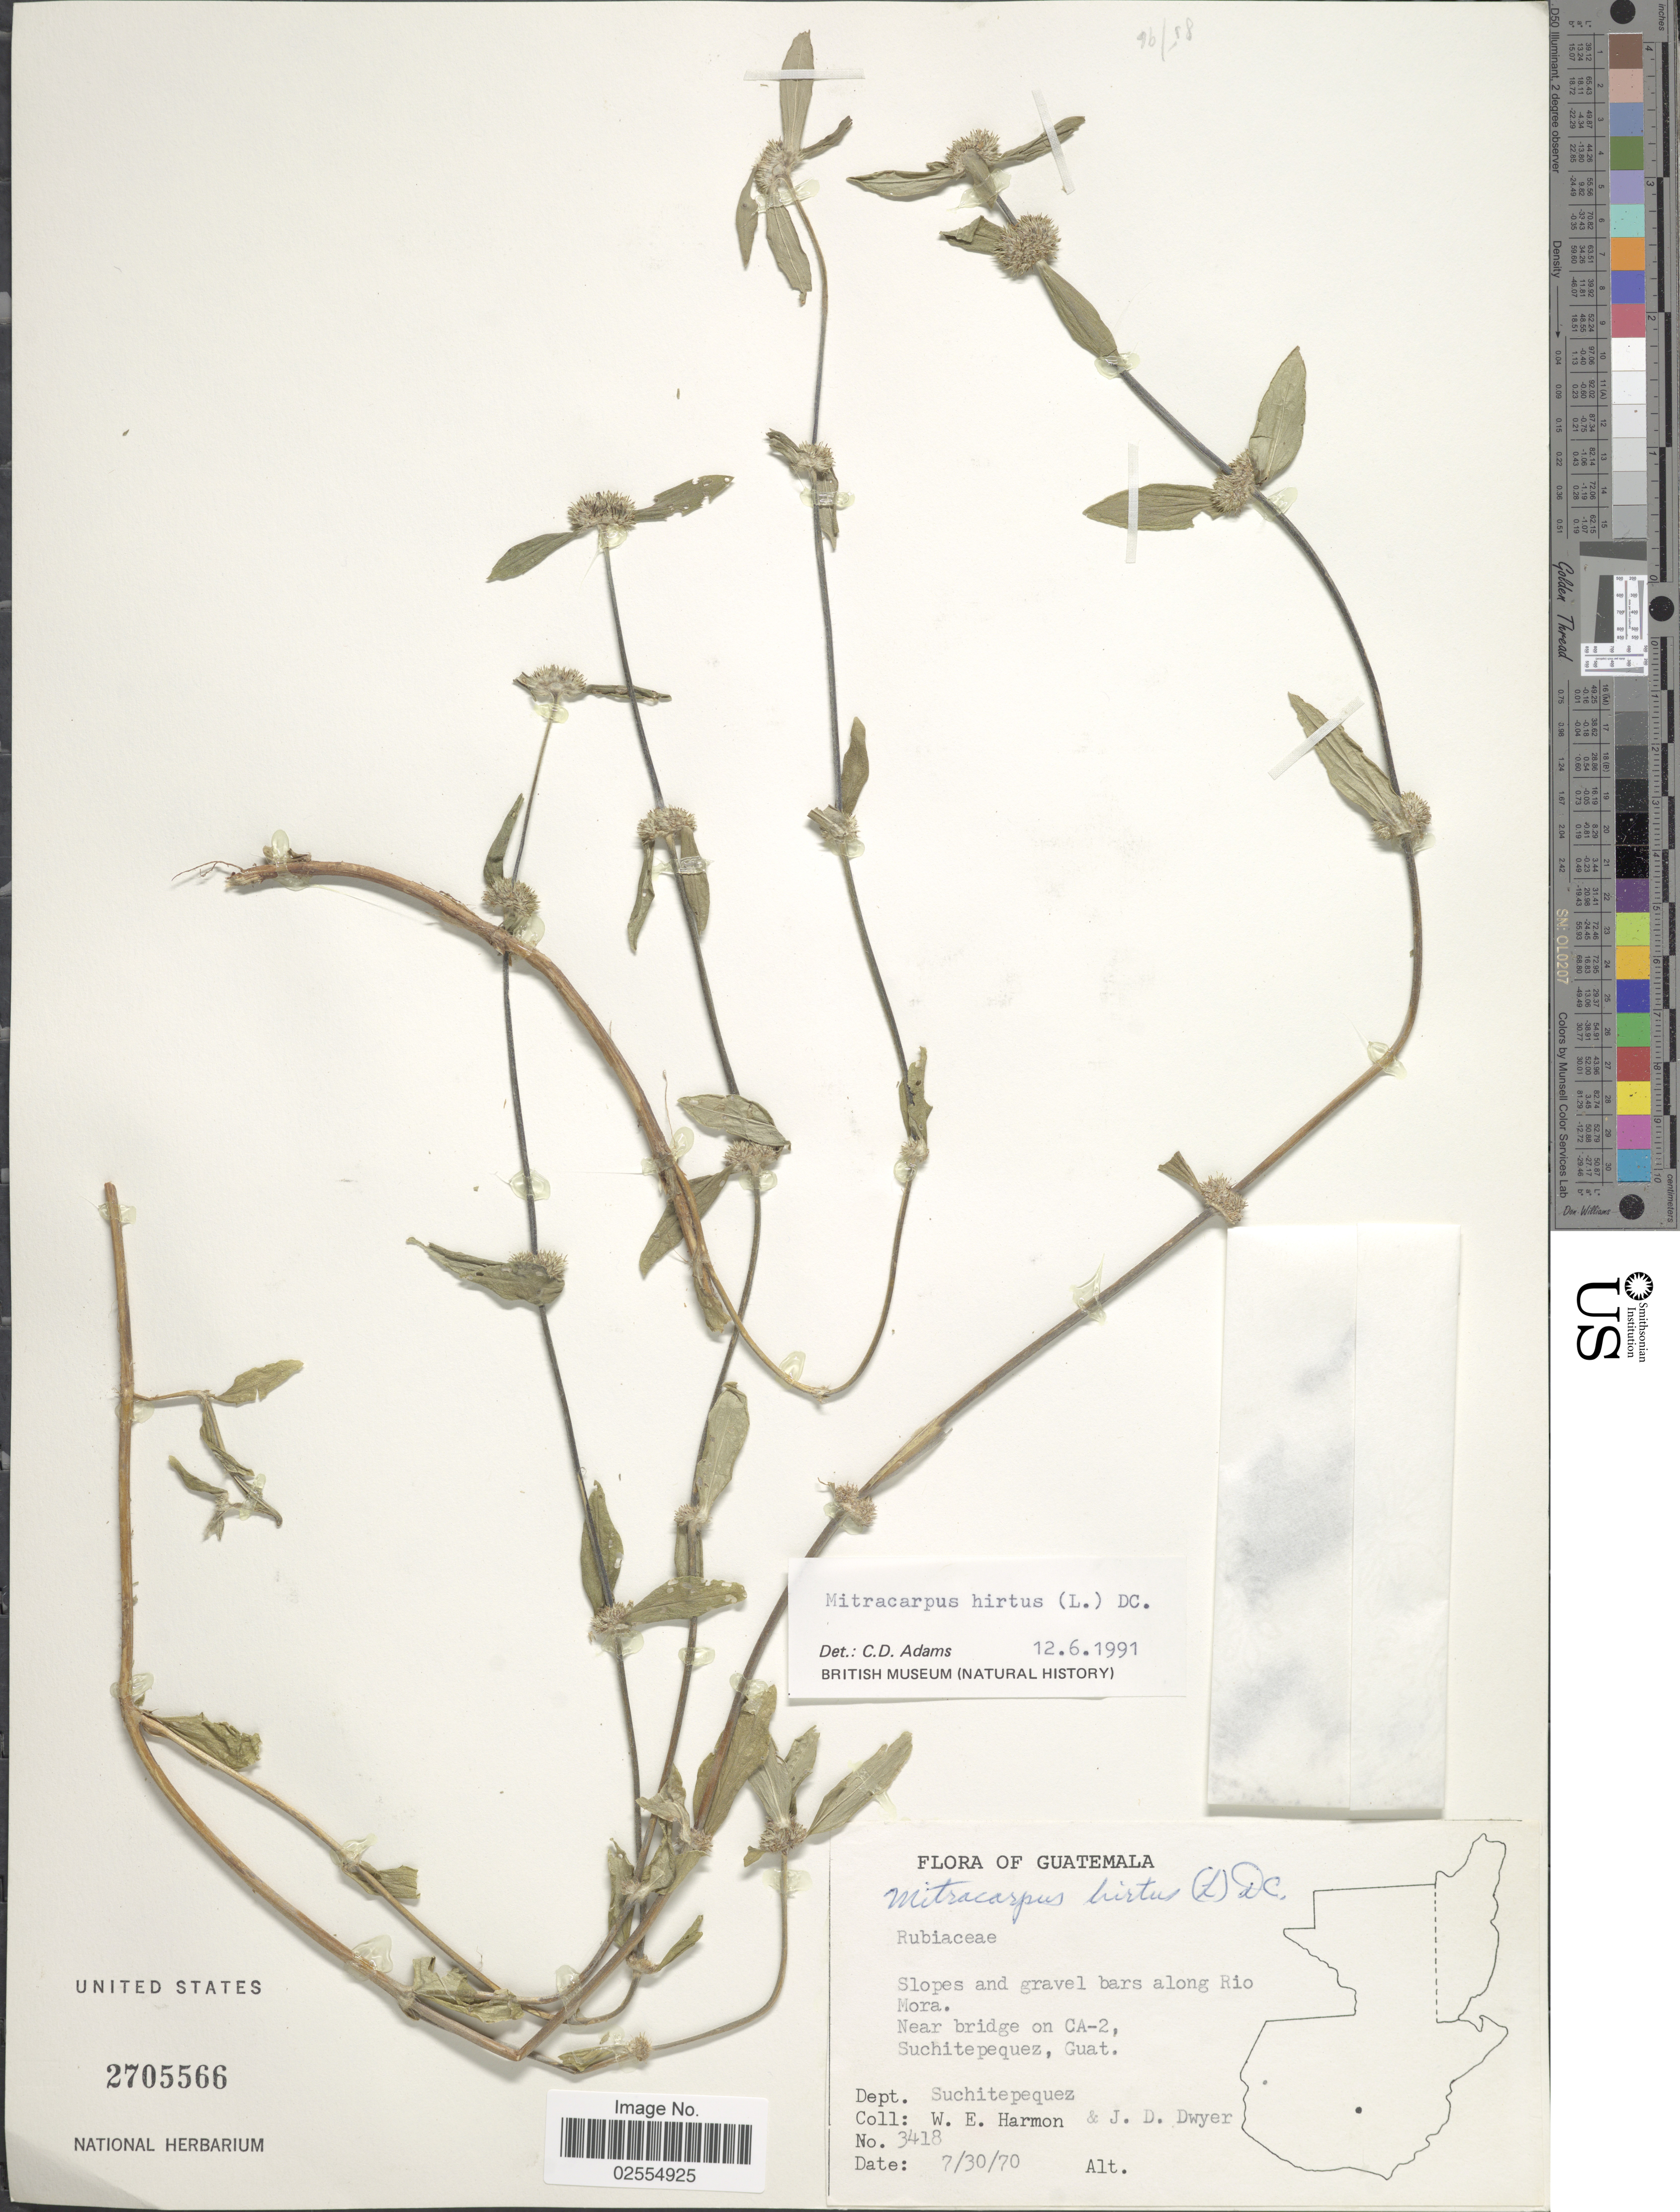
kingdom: Plantae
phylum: Tracheophyta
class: Magnoliopsida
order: Gentianales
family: Rubiaceae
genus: Mitracarpus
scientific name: Mitracarpus hirtus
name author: (L.) DC.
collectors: W. E. Harmon & J. D. Dwyer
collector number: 3418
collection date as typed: Transcribed d/m/y: 30/7/70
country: Guatemala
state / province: Suchitepéquez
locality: Along Rio Mora. Near bridge on CA-2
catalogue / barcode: US 2705566